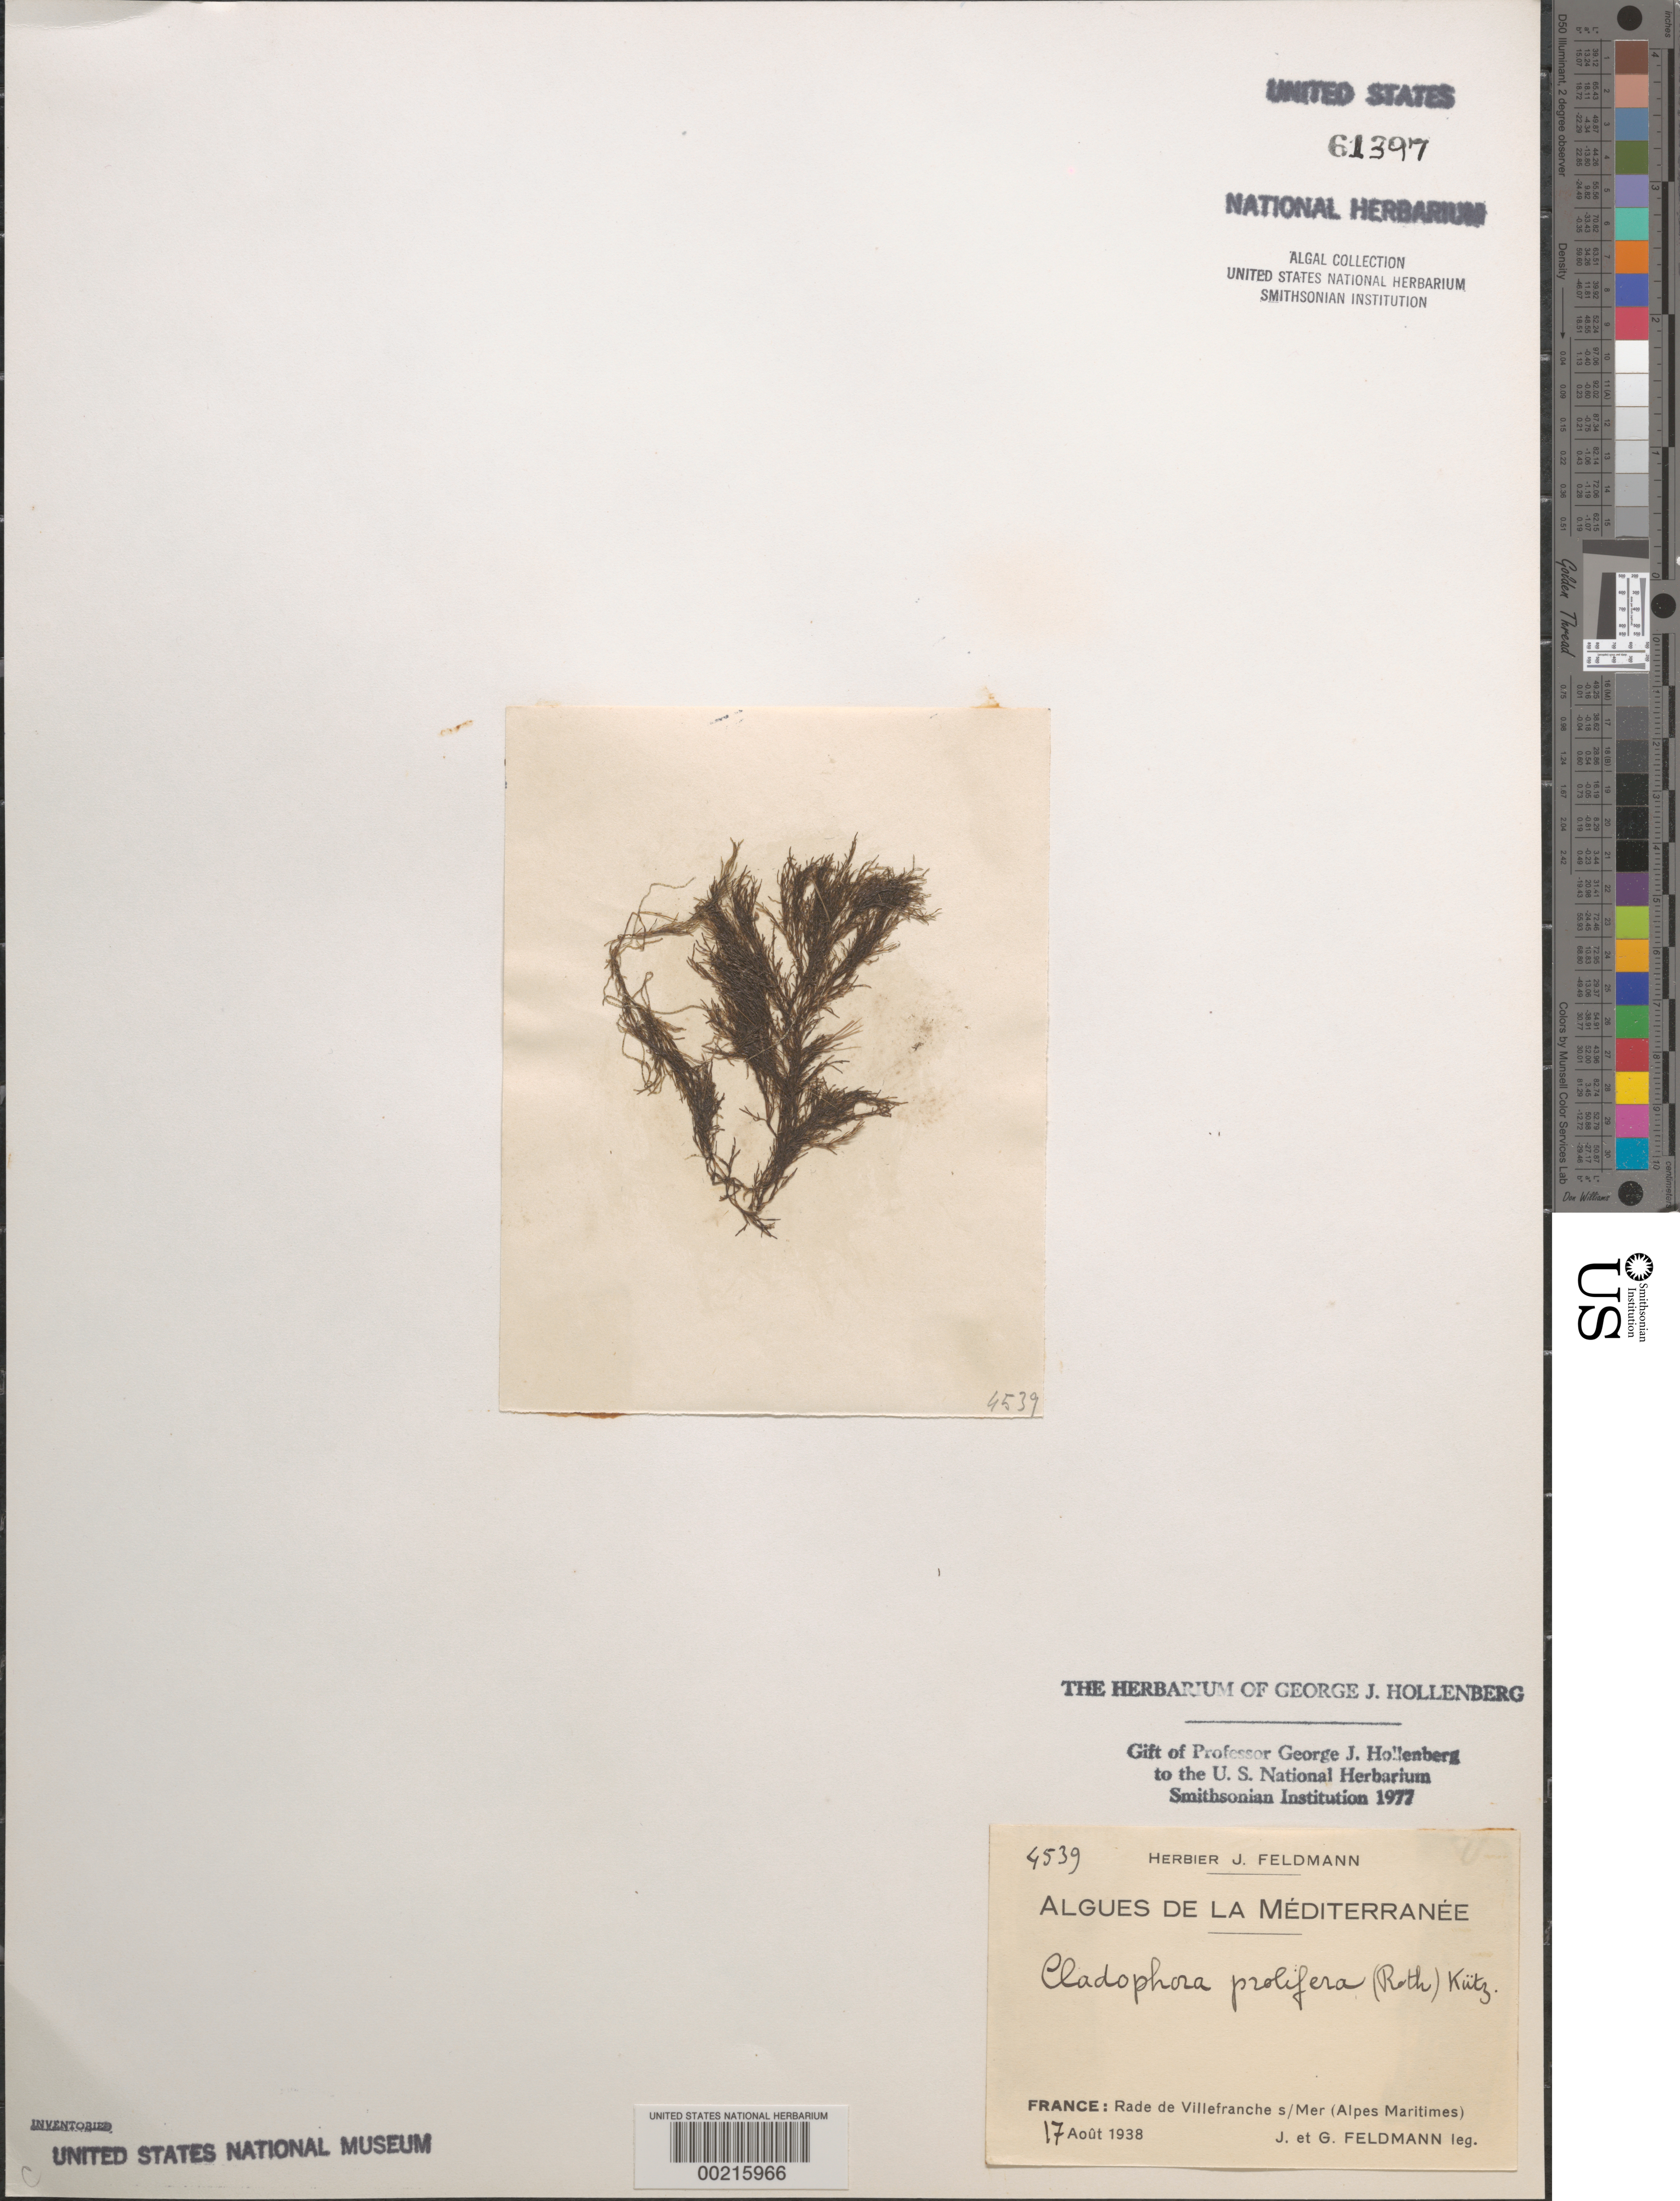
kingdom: Plantae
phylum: Chlorophyta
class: Ulvophyceae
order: Cladophorales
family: Cladophoraceae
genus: Cladophora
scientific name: Cladophora prolifera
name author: (Roth) Kütz.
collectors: J. Feldmann & G. Feldmann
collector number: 4539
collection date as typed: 17 Aug 1938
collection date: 1938-08-17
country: France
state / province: Provence-Alpes-Côte d'Azur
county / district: Alpes-Maritimes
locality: Villefranche sur Mer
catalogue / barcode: US 61397